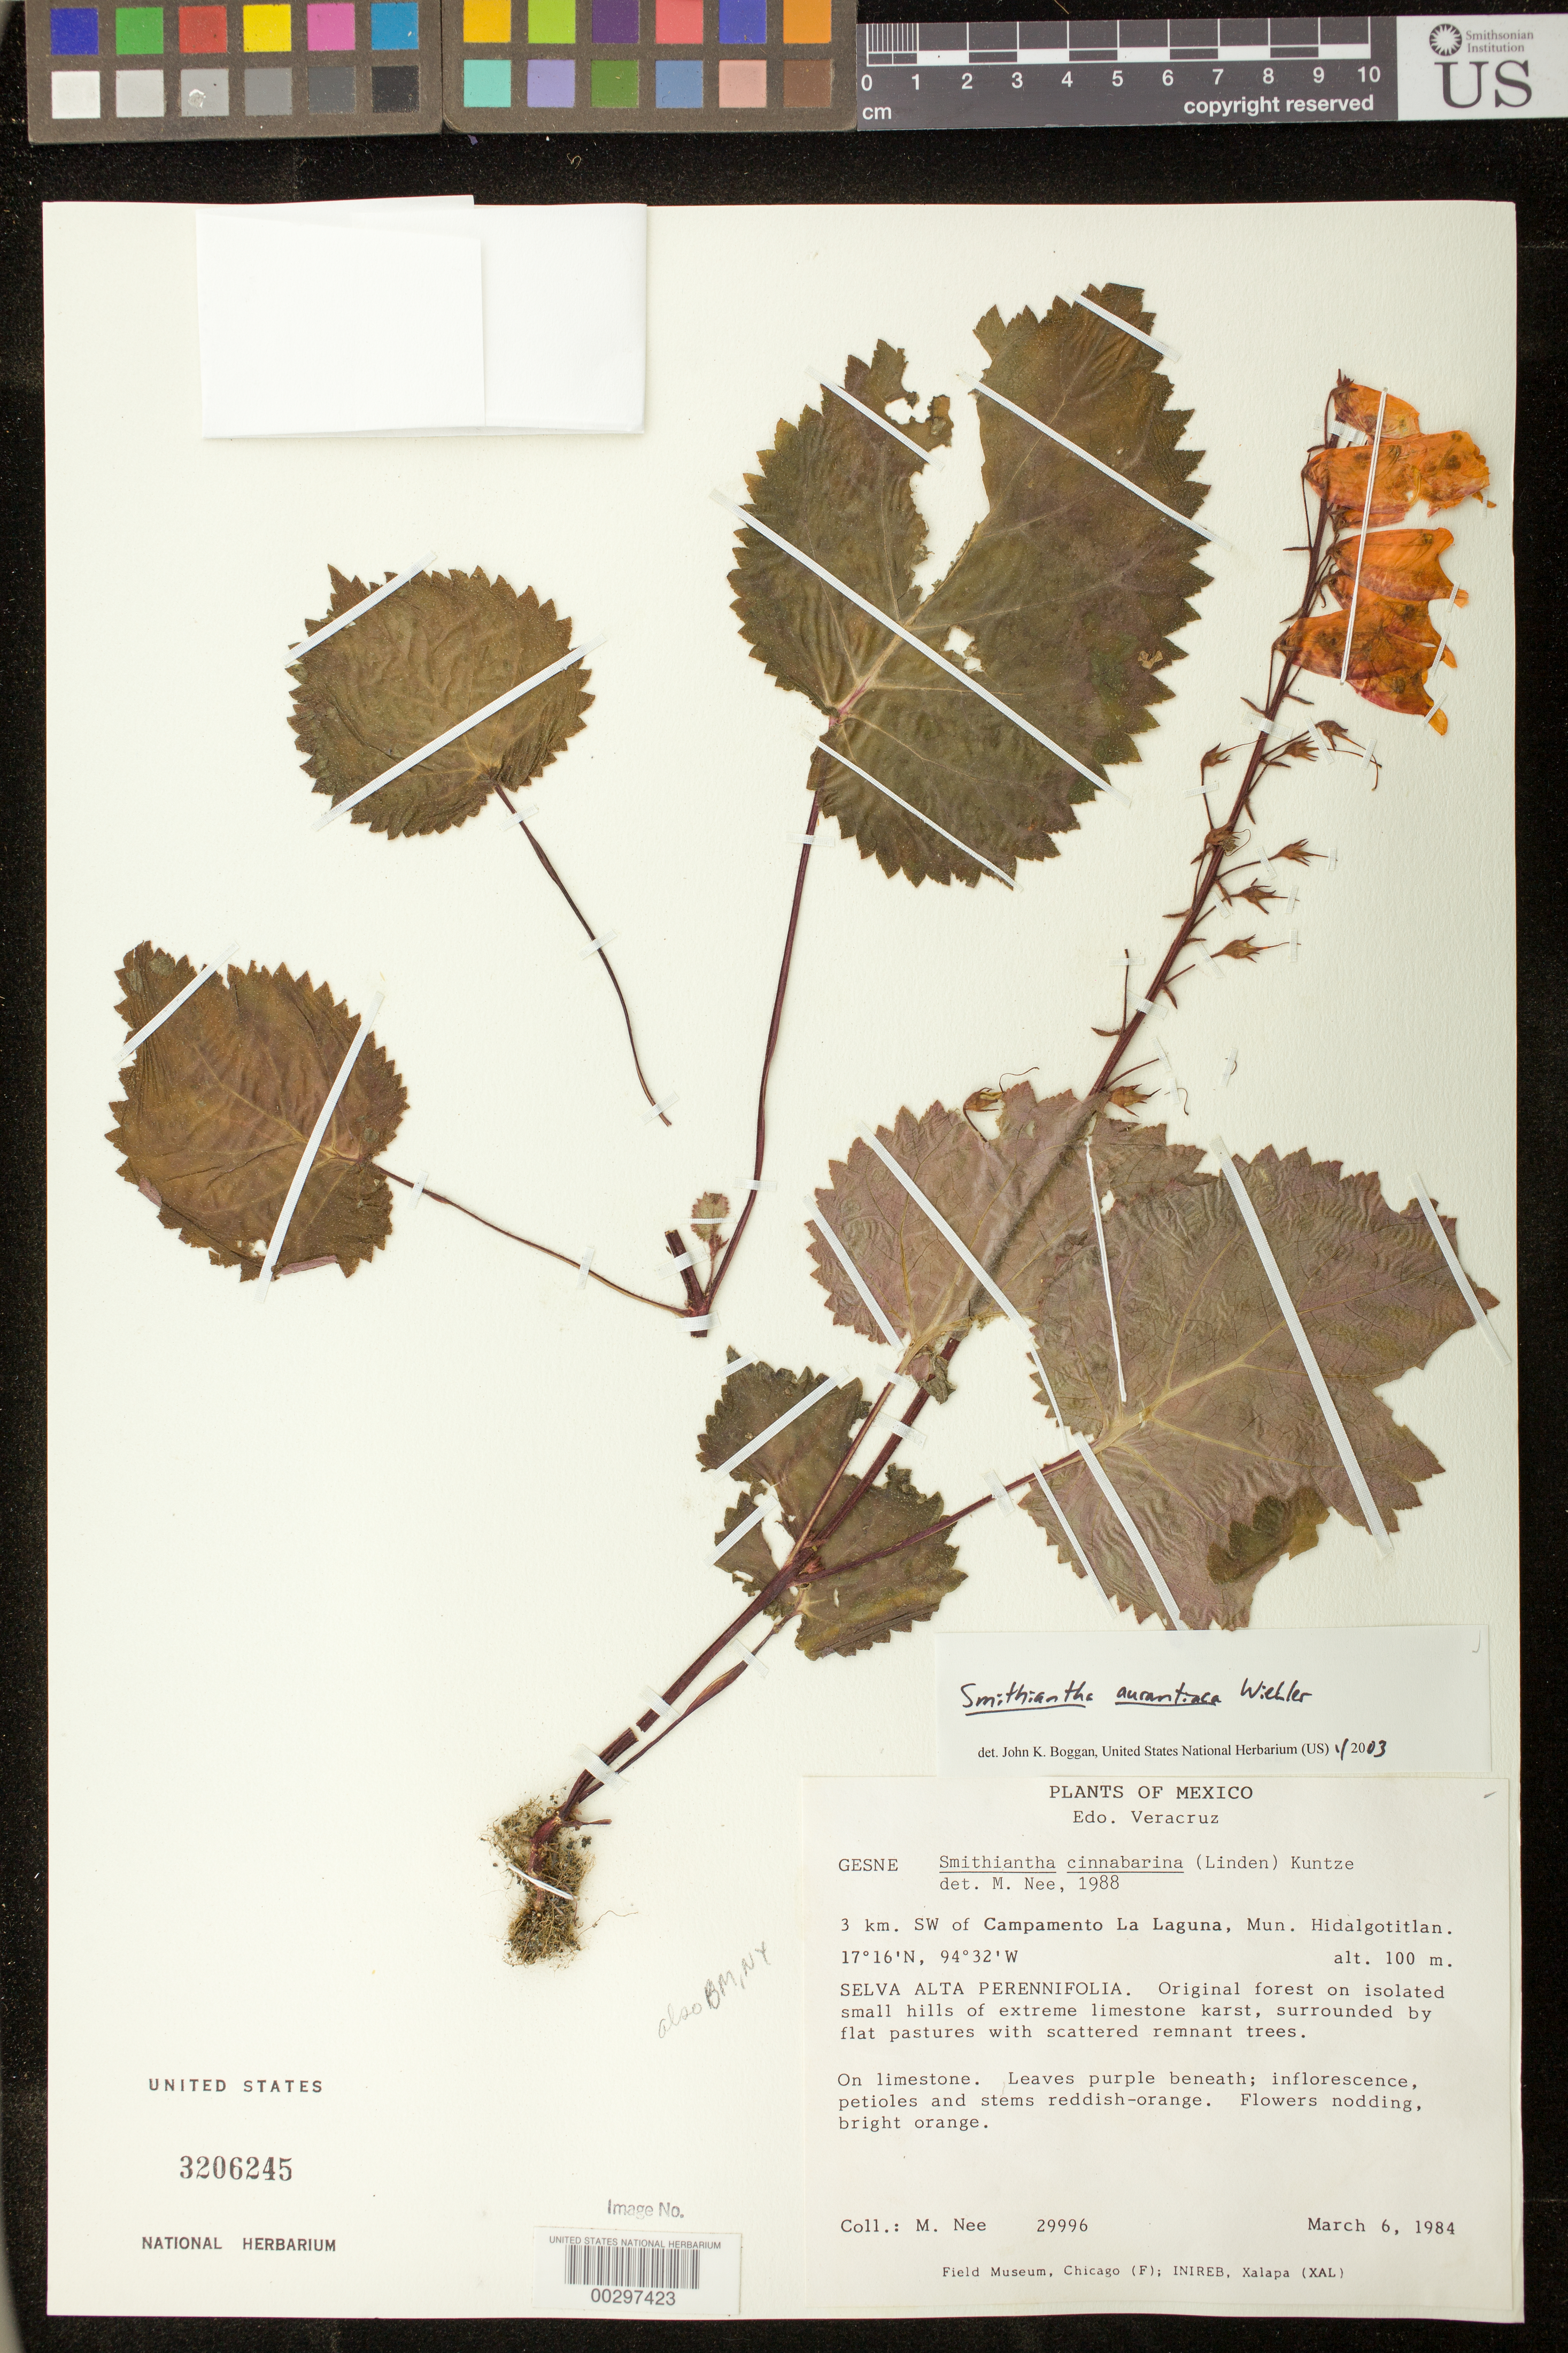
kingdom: Plantae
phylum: Tracheophyta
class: Magnoliopsida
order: Lamiales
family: Gesneriaceae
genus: Smithiantha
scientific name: Smithiantha aurantiaca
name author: Wiehler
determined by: Boggan, J. K., (US), NMNH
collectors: M. Nee & K. Taylor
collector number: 29996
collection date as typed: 06 Mar 1983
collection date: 1983-03-06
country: Mexico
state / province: Veracruz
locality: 3 km SW of Campamento La Laguna, Mun. Hidalgotitlan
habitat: Selva alta perennifolia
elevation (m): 100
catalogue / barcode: US 3206245